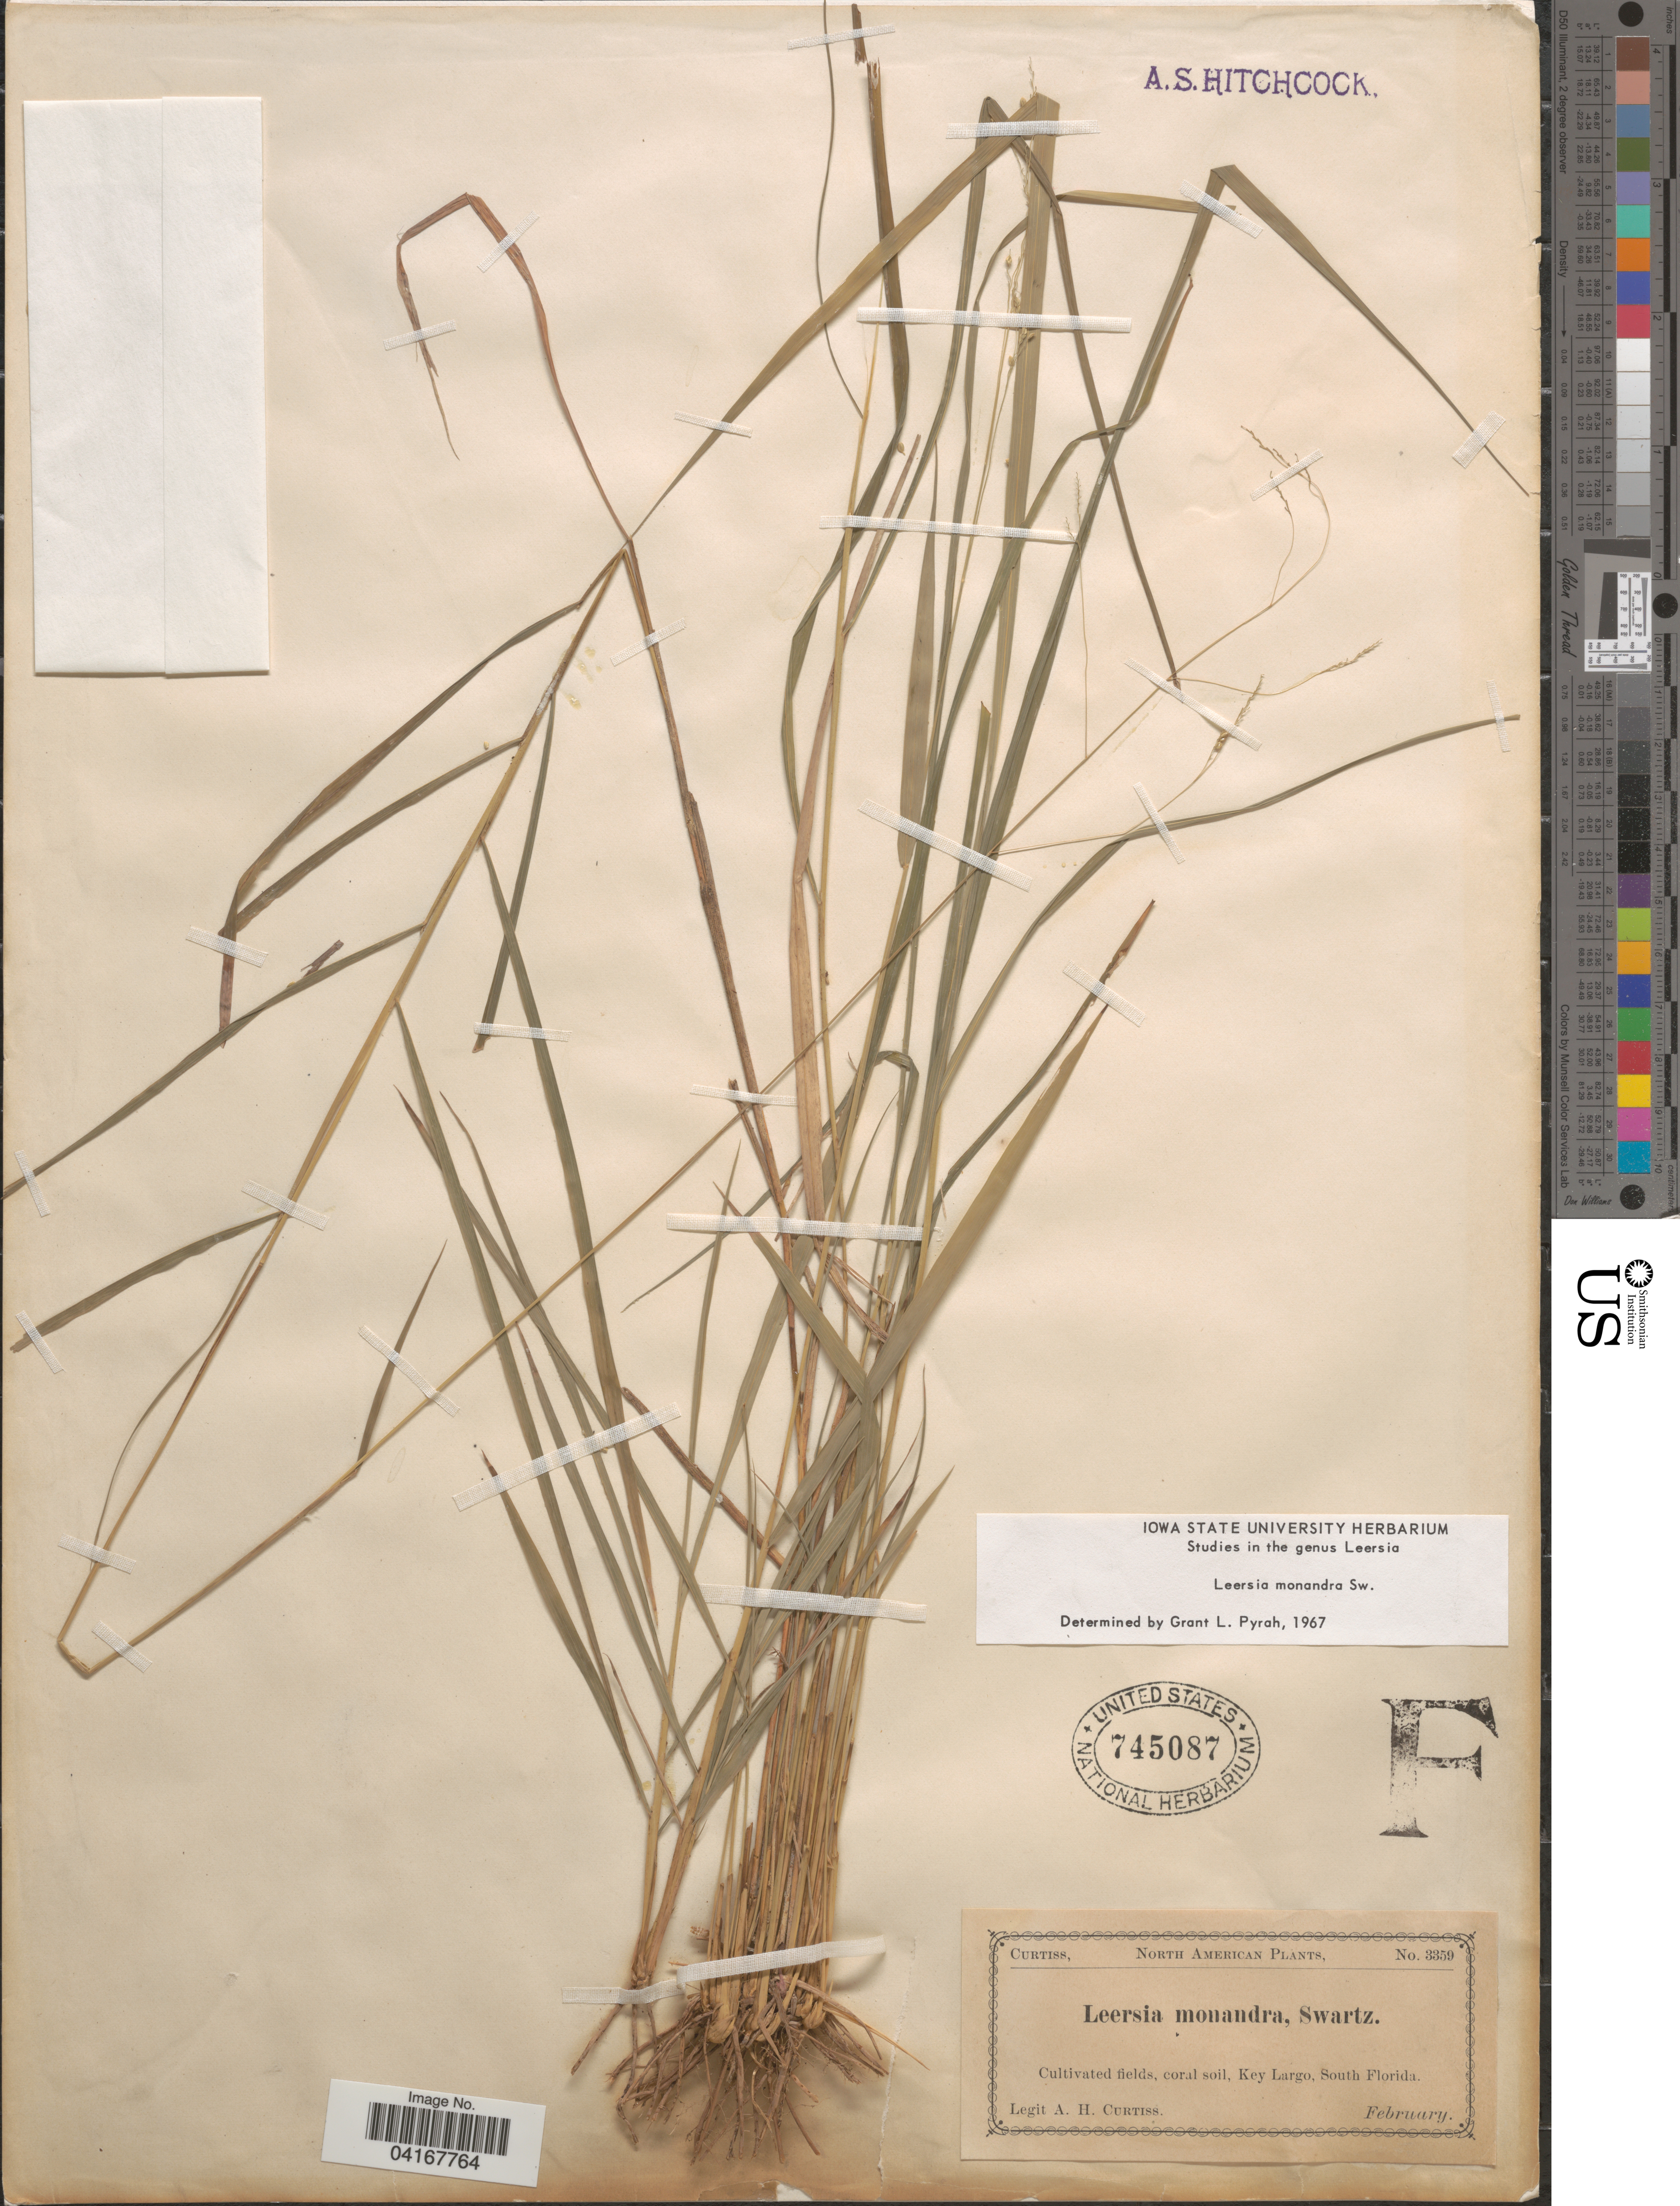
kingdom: Plantae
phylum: Tracheophyta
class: Liliopsida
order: Poales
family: Poaceae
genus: Leersia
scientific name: Leersia monandra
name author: Sw.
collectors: A. H. Curtiss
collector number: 3359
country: United States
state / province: Florida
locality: Cultivated fields, coral soil, Key Largo, South Florida.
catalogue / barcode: US 745087